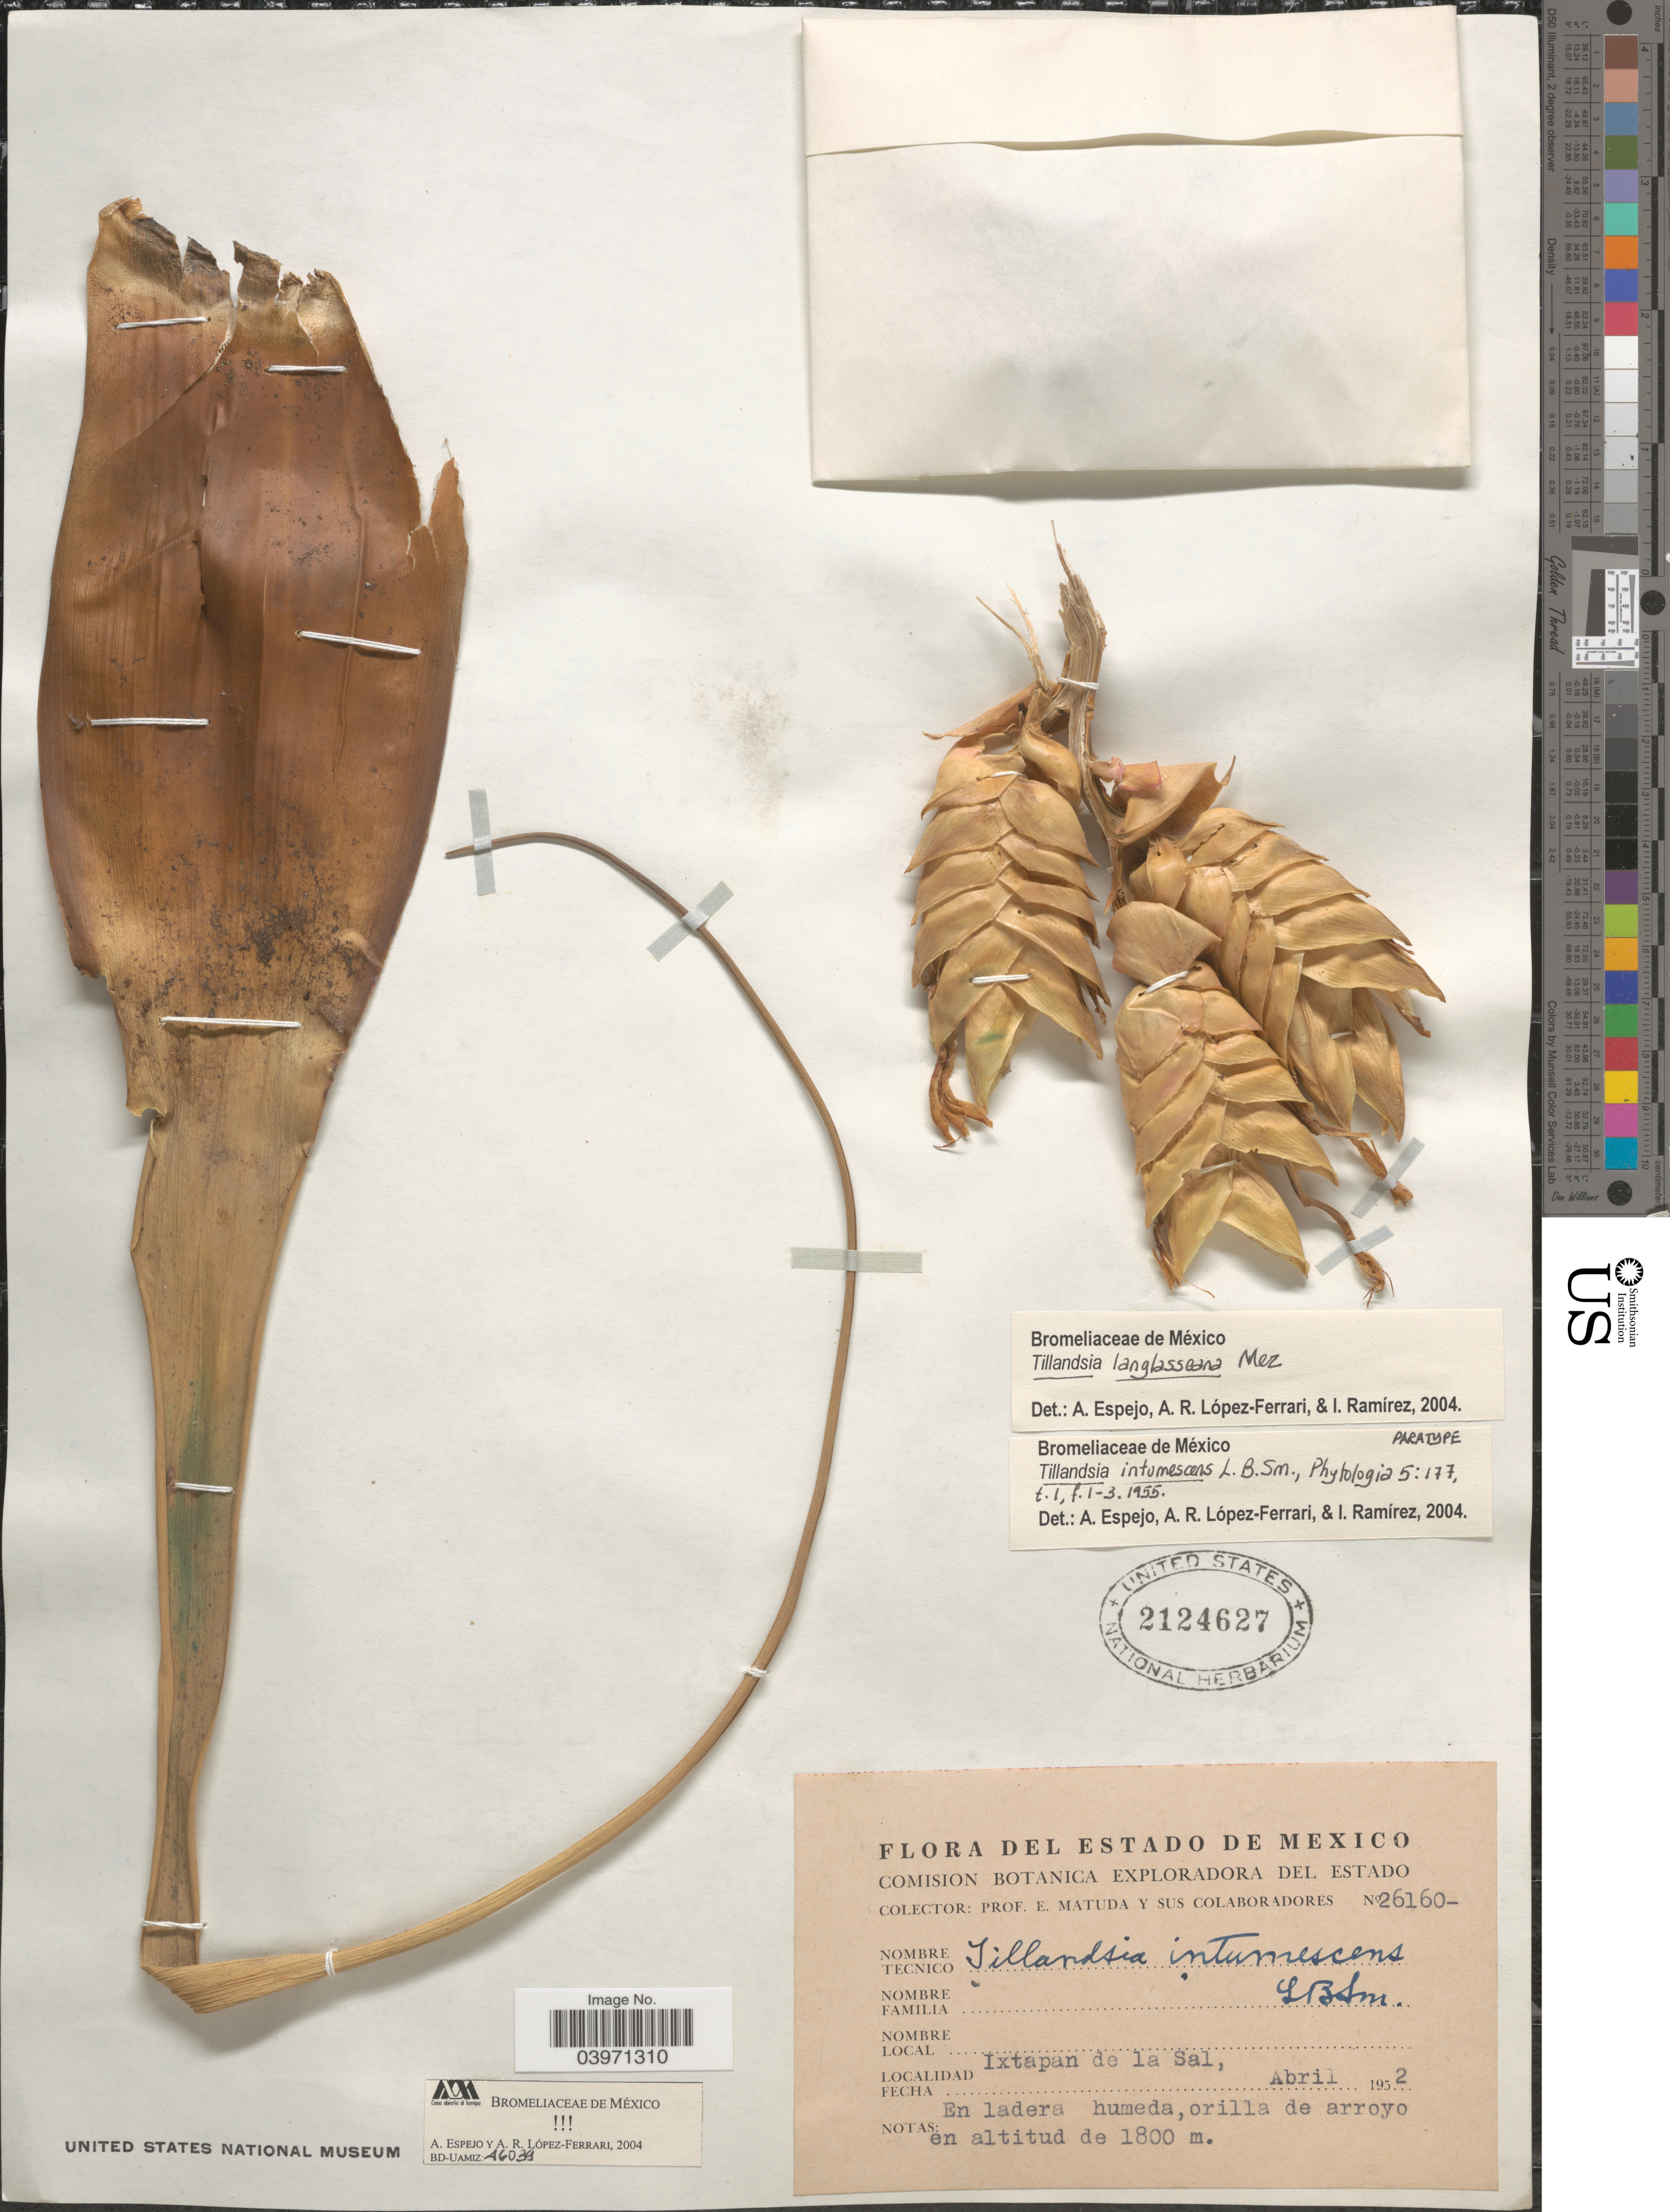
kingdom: Plantae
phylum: Tracheophyta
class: Liliopsida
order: Poales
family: Bromeliaceae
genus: Tillandsia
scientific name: Tillandsia langlasseana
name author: Mez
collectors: E. Matuda & Sus Colaboradores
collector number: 26160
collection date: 1952-04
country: Mexico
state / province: México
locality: Ixtapan de la Sal.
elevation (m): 1800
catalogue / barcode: US 2124627